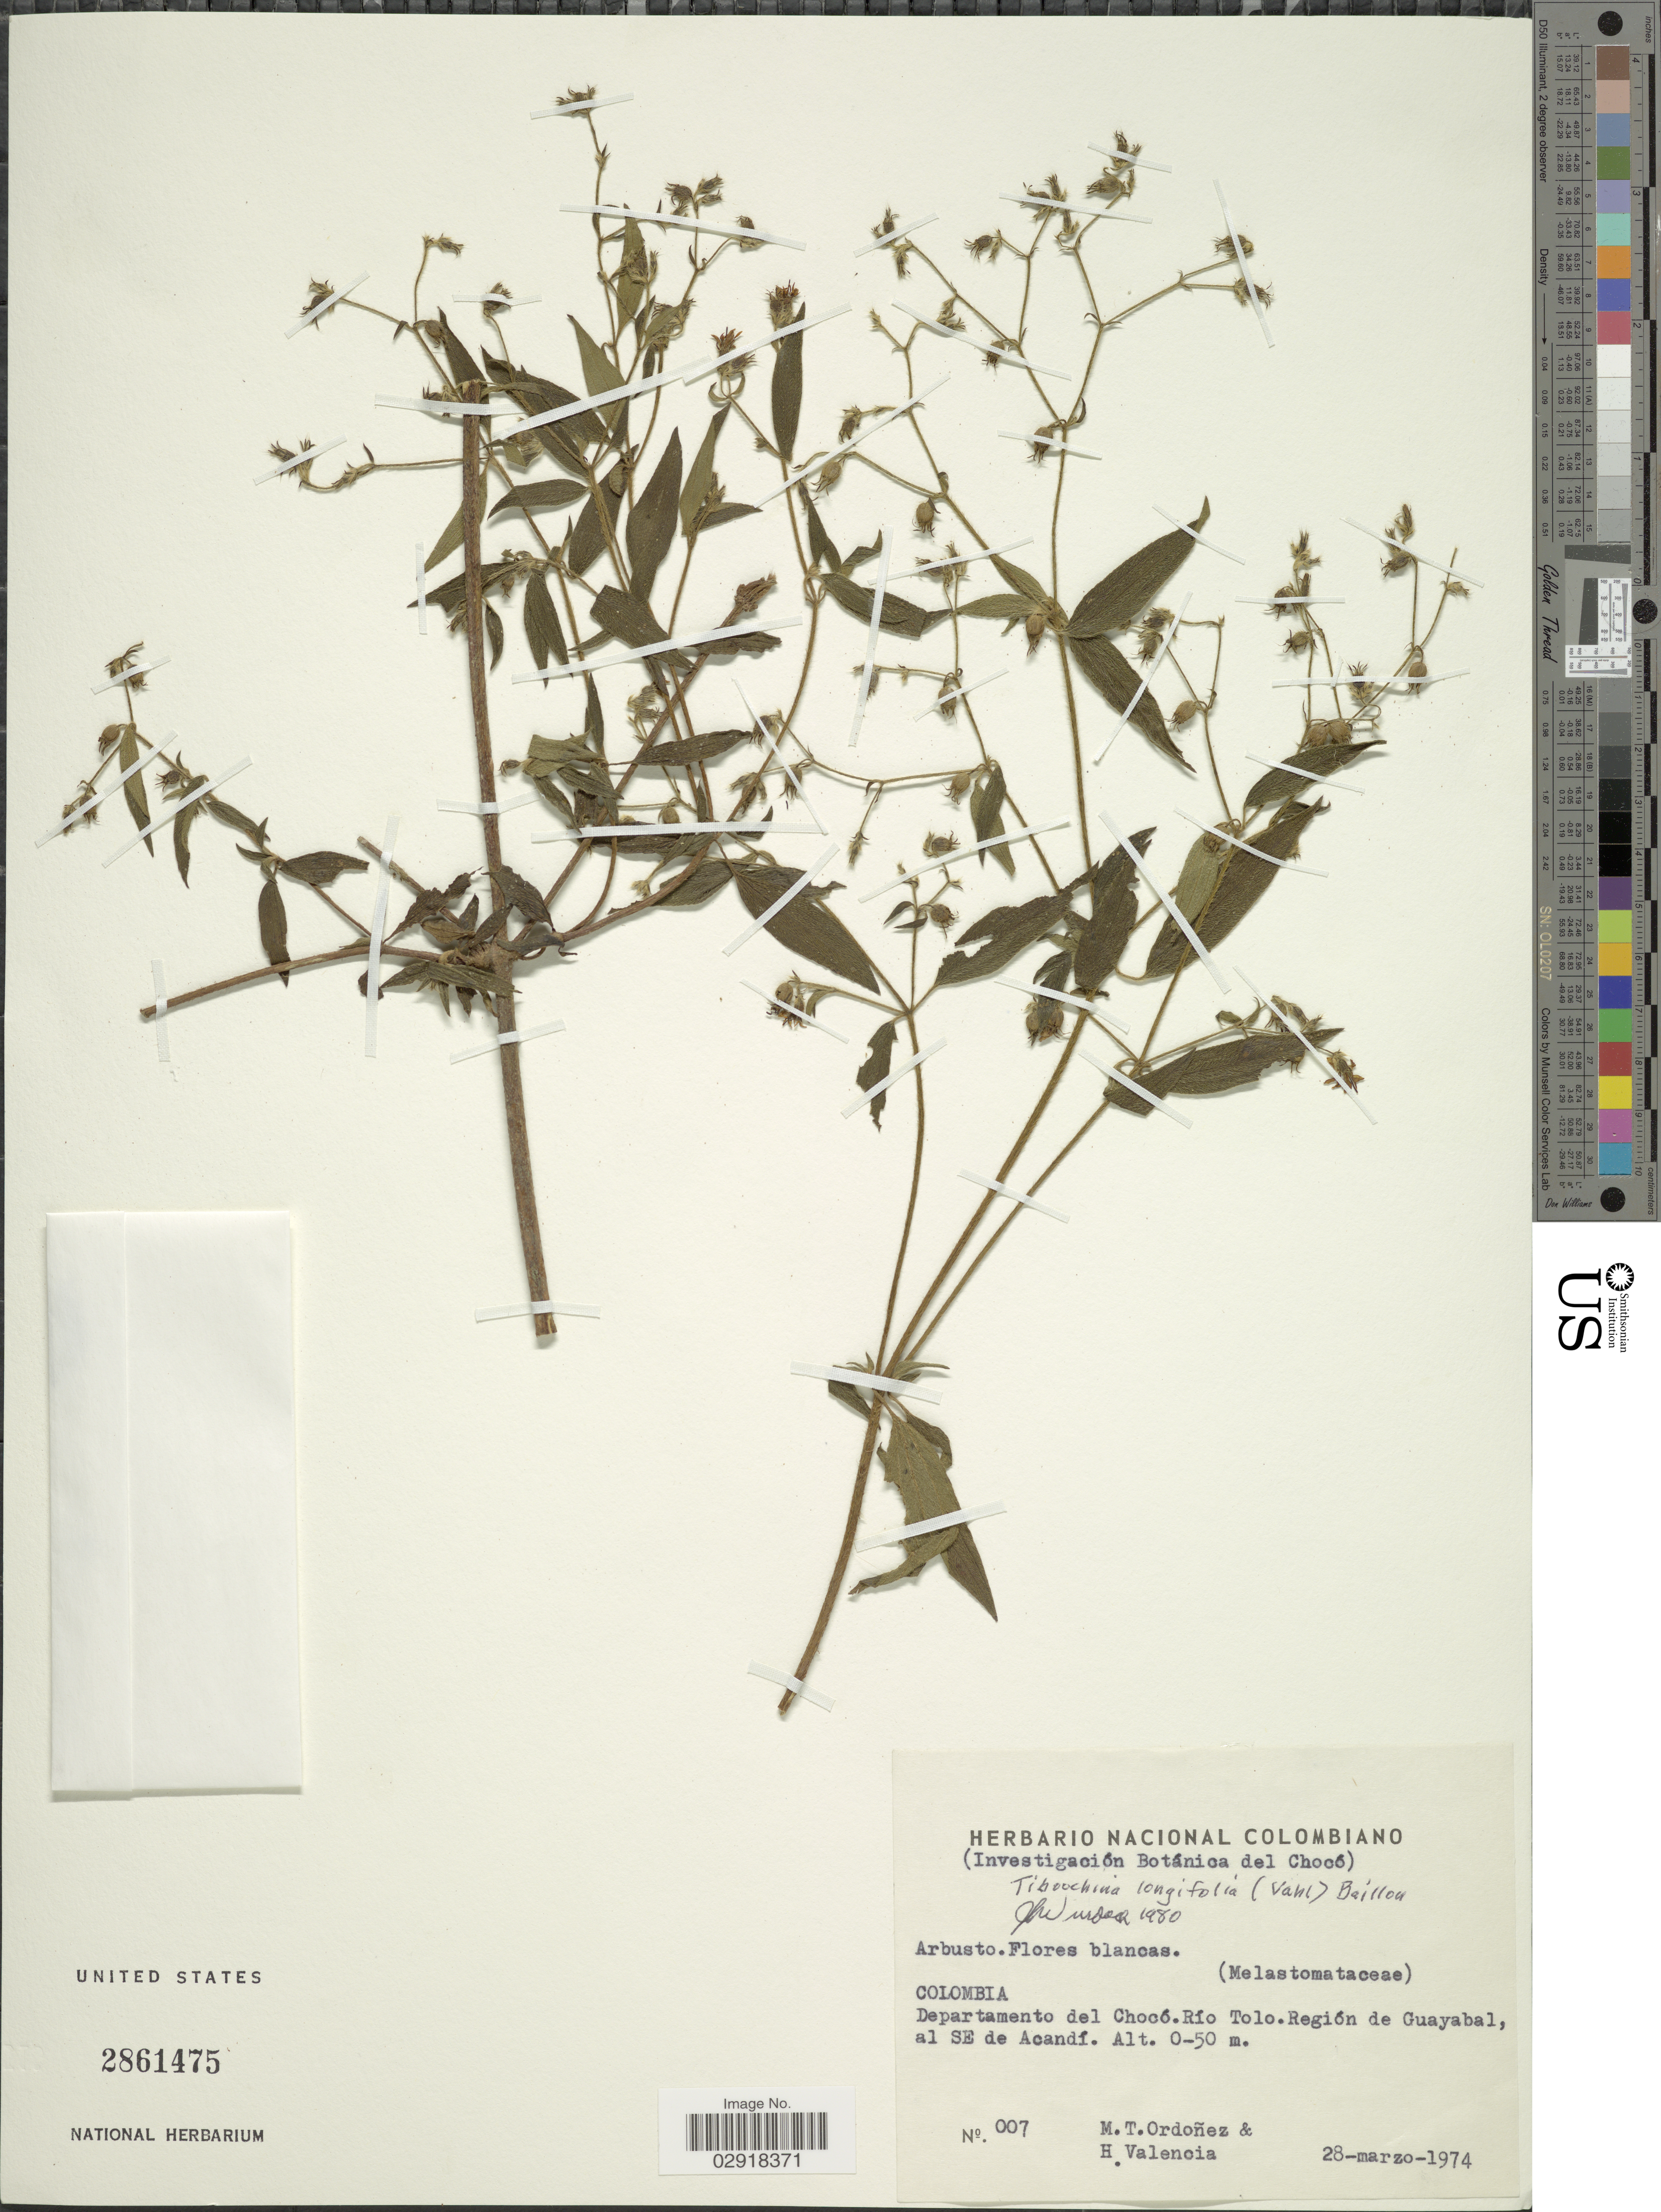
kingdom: Plantae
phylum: Tracheophyta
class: Magnoliopsida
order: Myrtales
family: Melastomataceae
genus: Chaetogastra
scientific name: Chaetogastra longifolia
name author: (Vahl) DC.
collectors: M. Ordoñez & H. Valencia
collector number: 007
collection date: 1974-03-28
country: Colombia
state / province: Chocó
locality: Departamento del Chocó, Río Tolo, Región de Guayabal, al SE de Acandí.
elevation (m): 0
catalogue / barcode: US 2861475